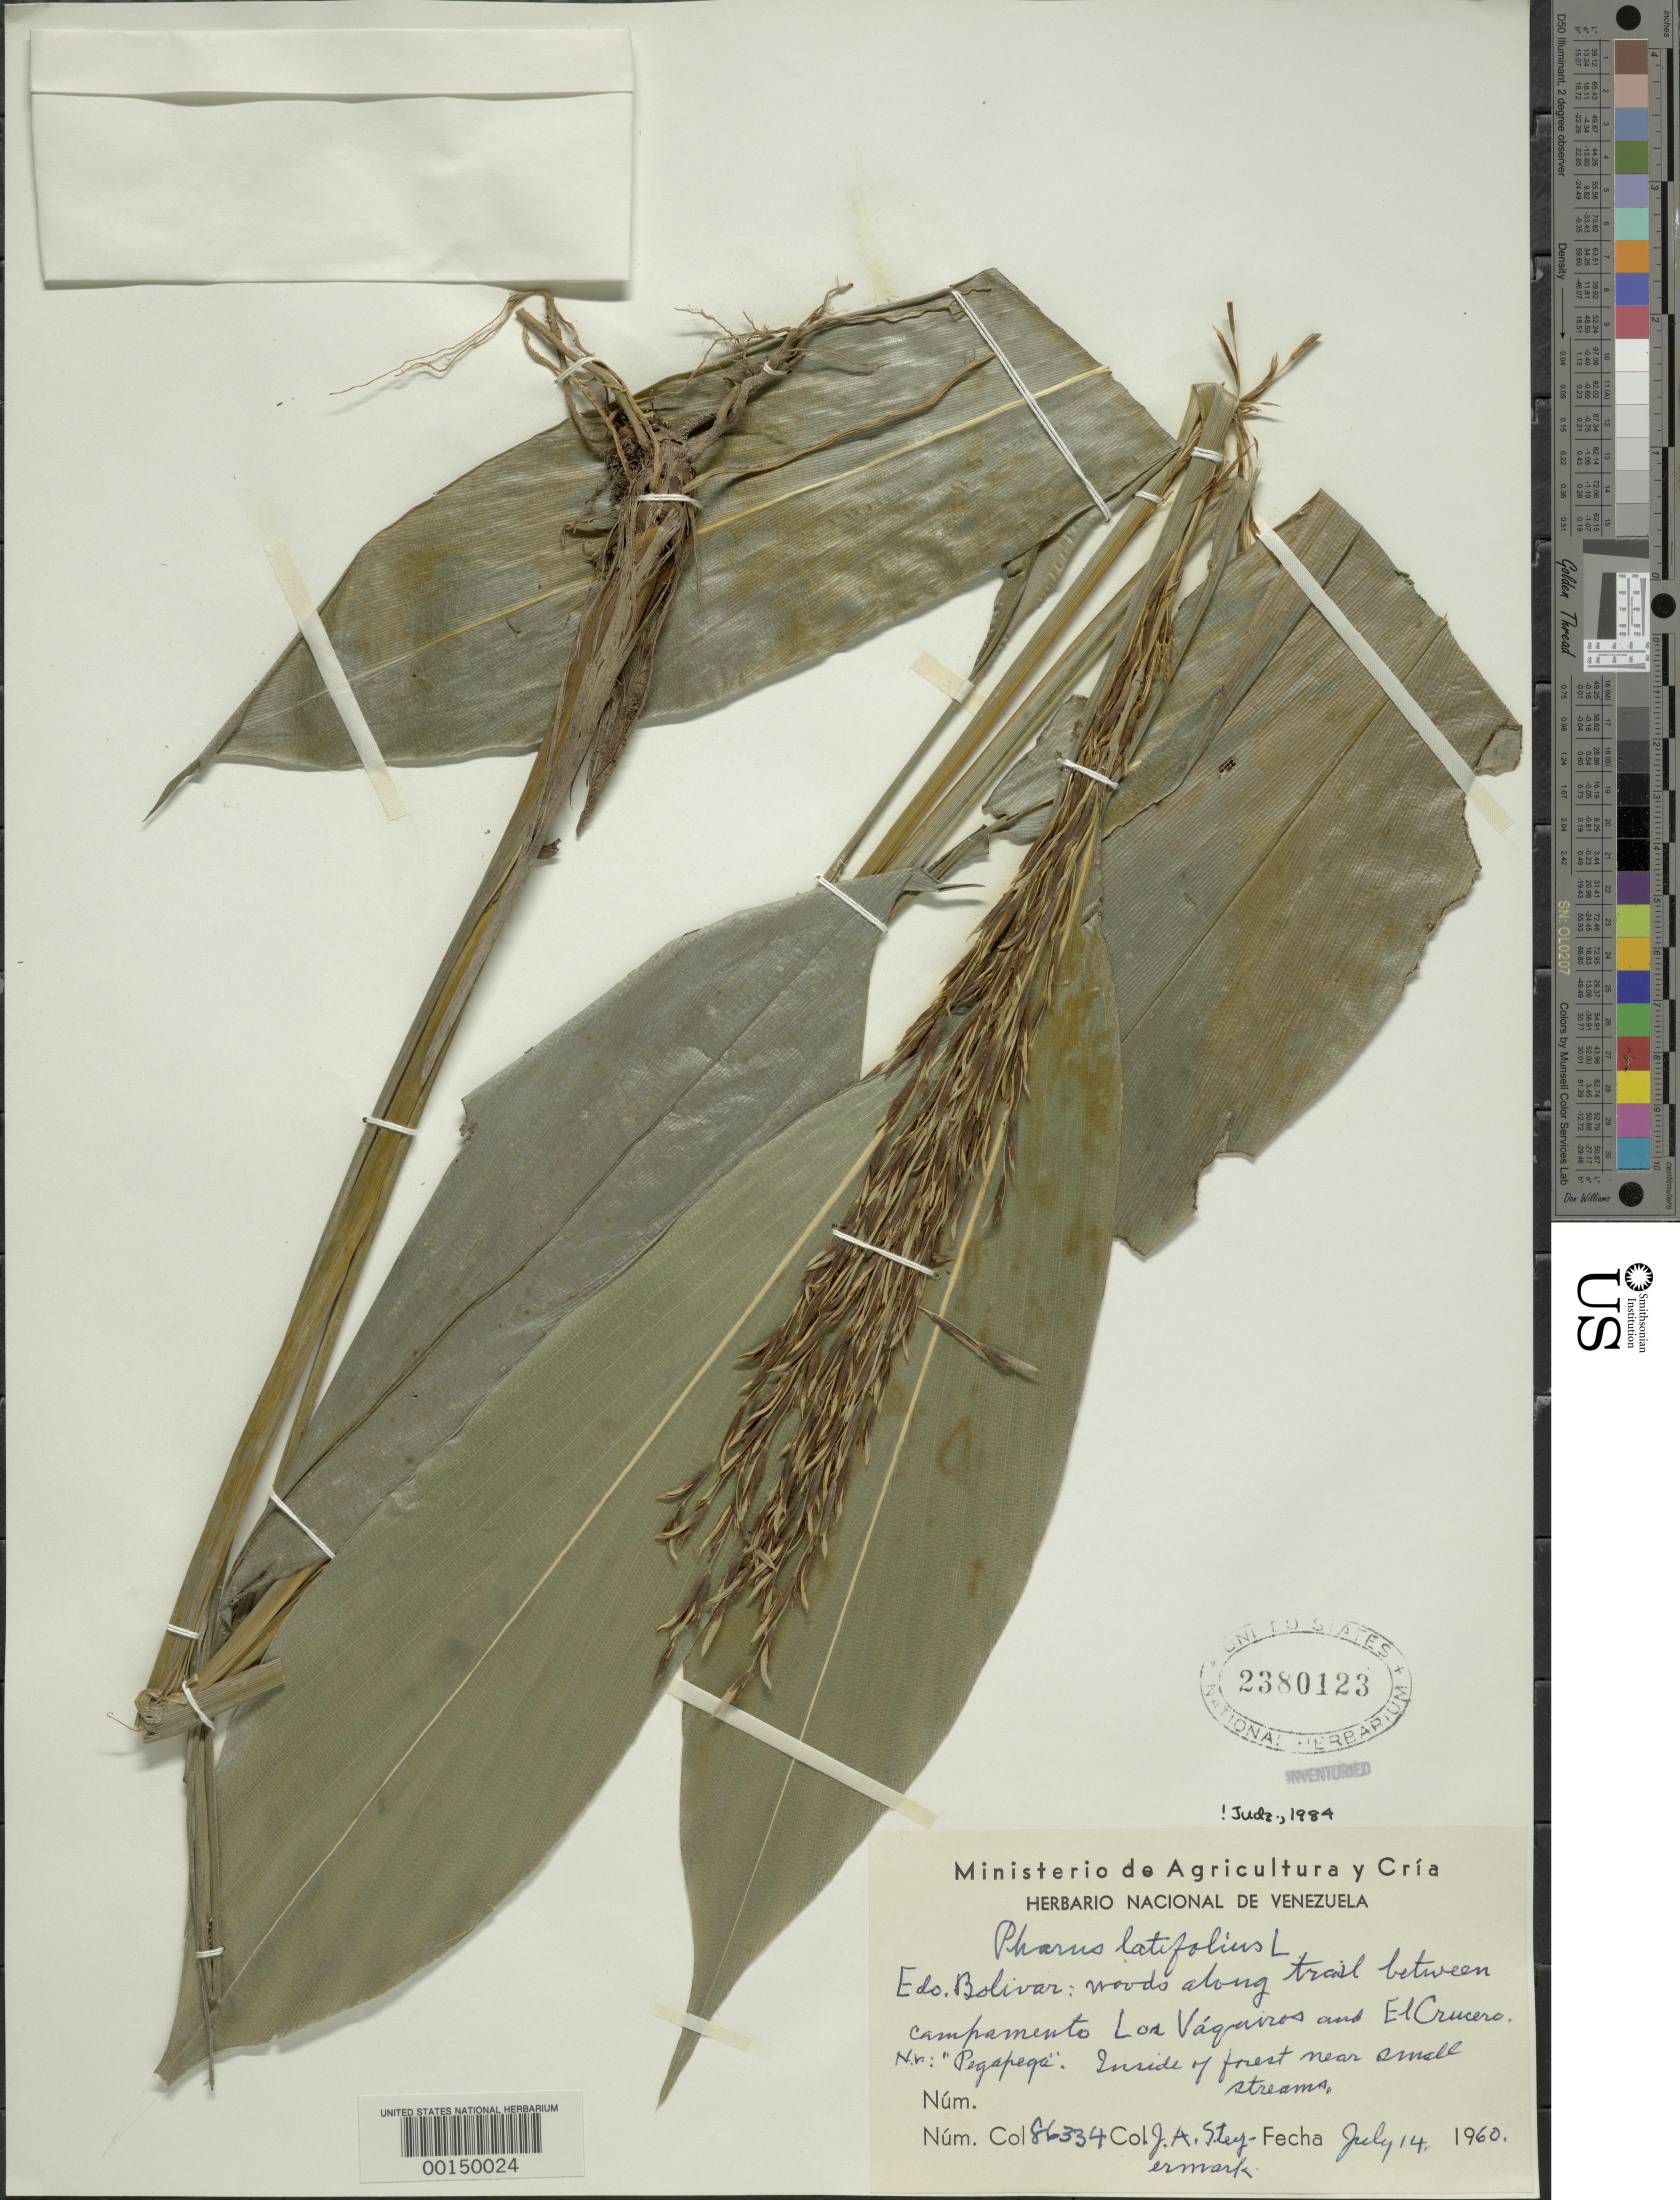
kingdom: Plantae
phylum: Tracheophyta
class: Liliopsida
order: Poales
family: Poaceae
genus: Pharus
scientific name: Pharus latifolius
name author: L.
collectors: J. Steyermark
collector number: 86334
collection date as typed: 14 Jul 1960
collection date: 1960-07-14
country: Venezuela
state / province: Bolivar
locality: Los vaguiros/el crucero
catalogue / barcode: US 2380123